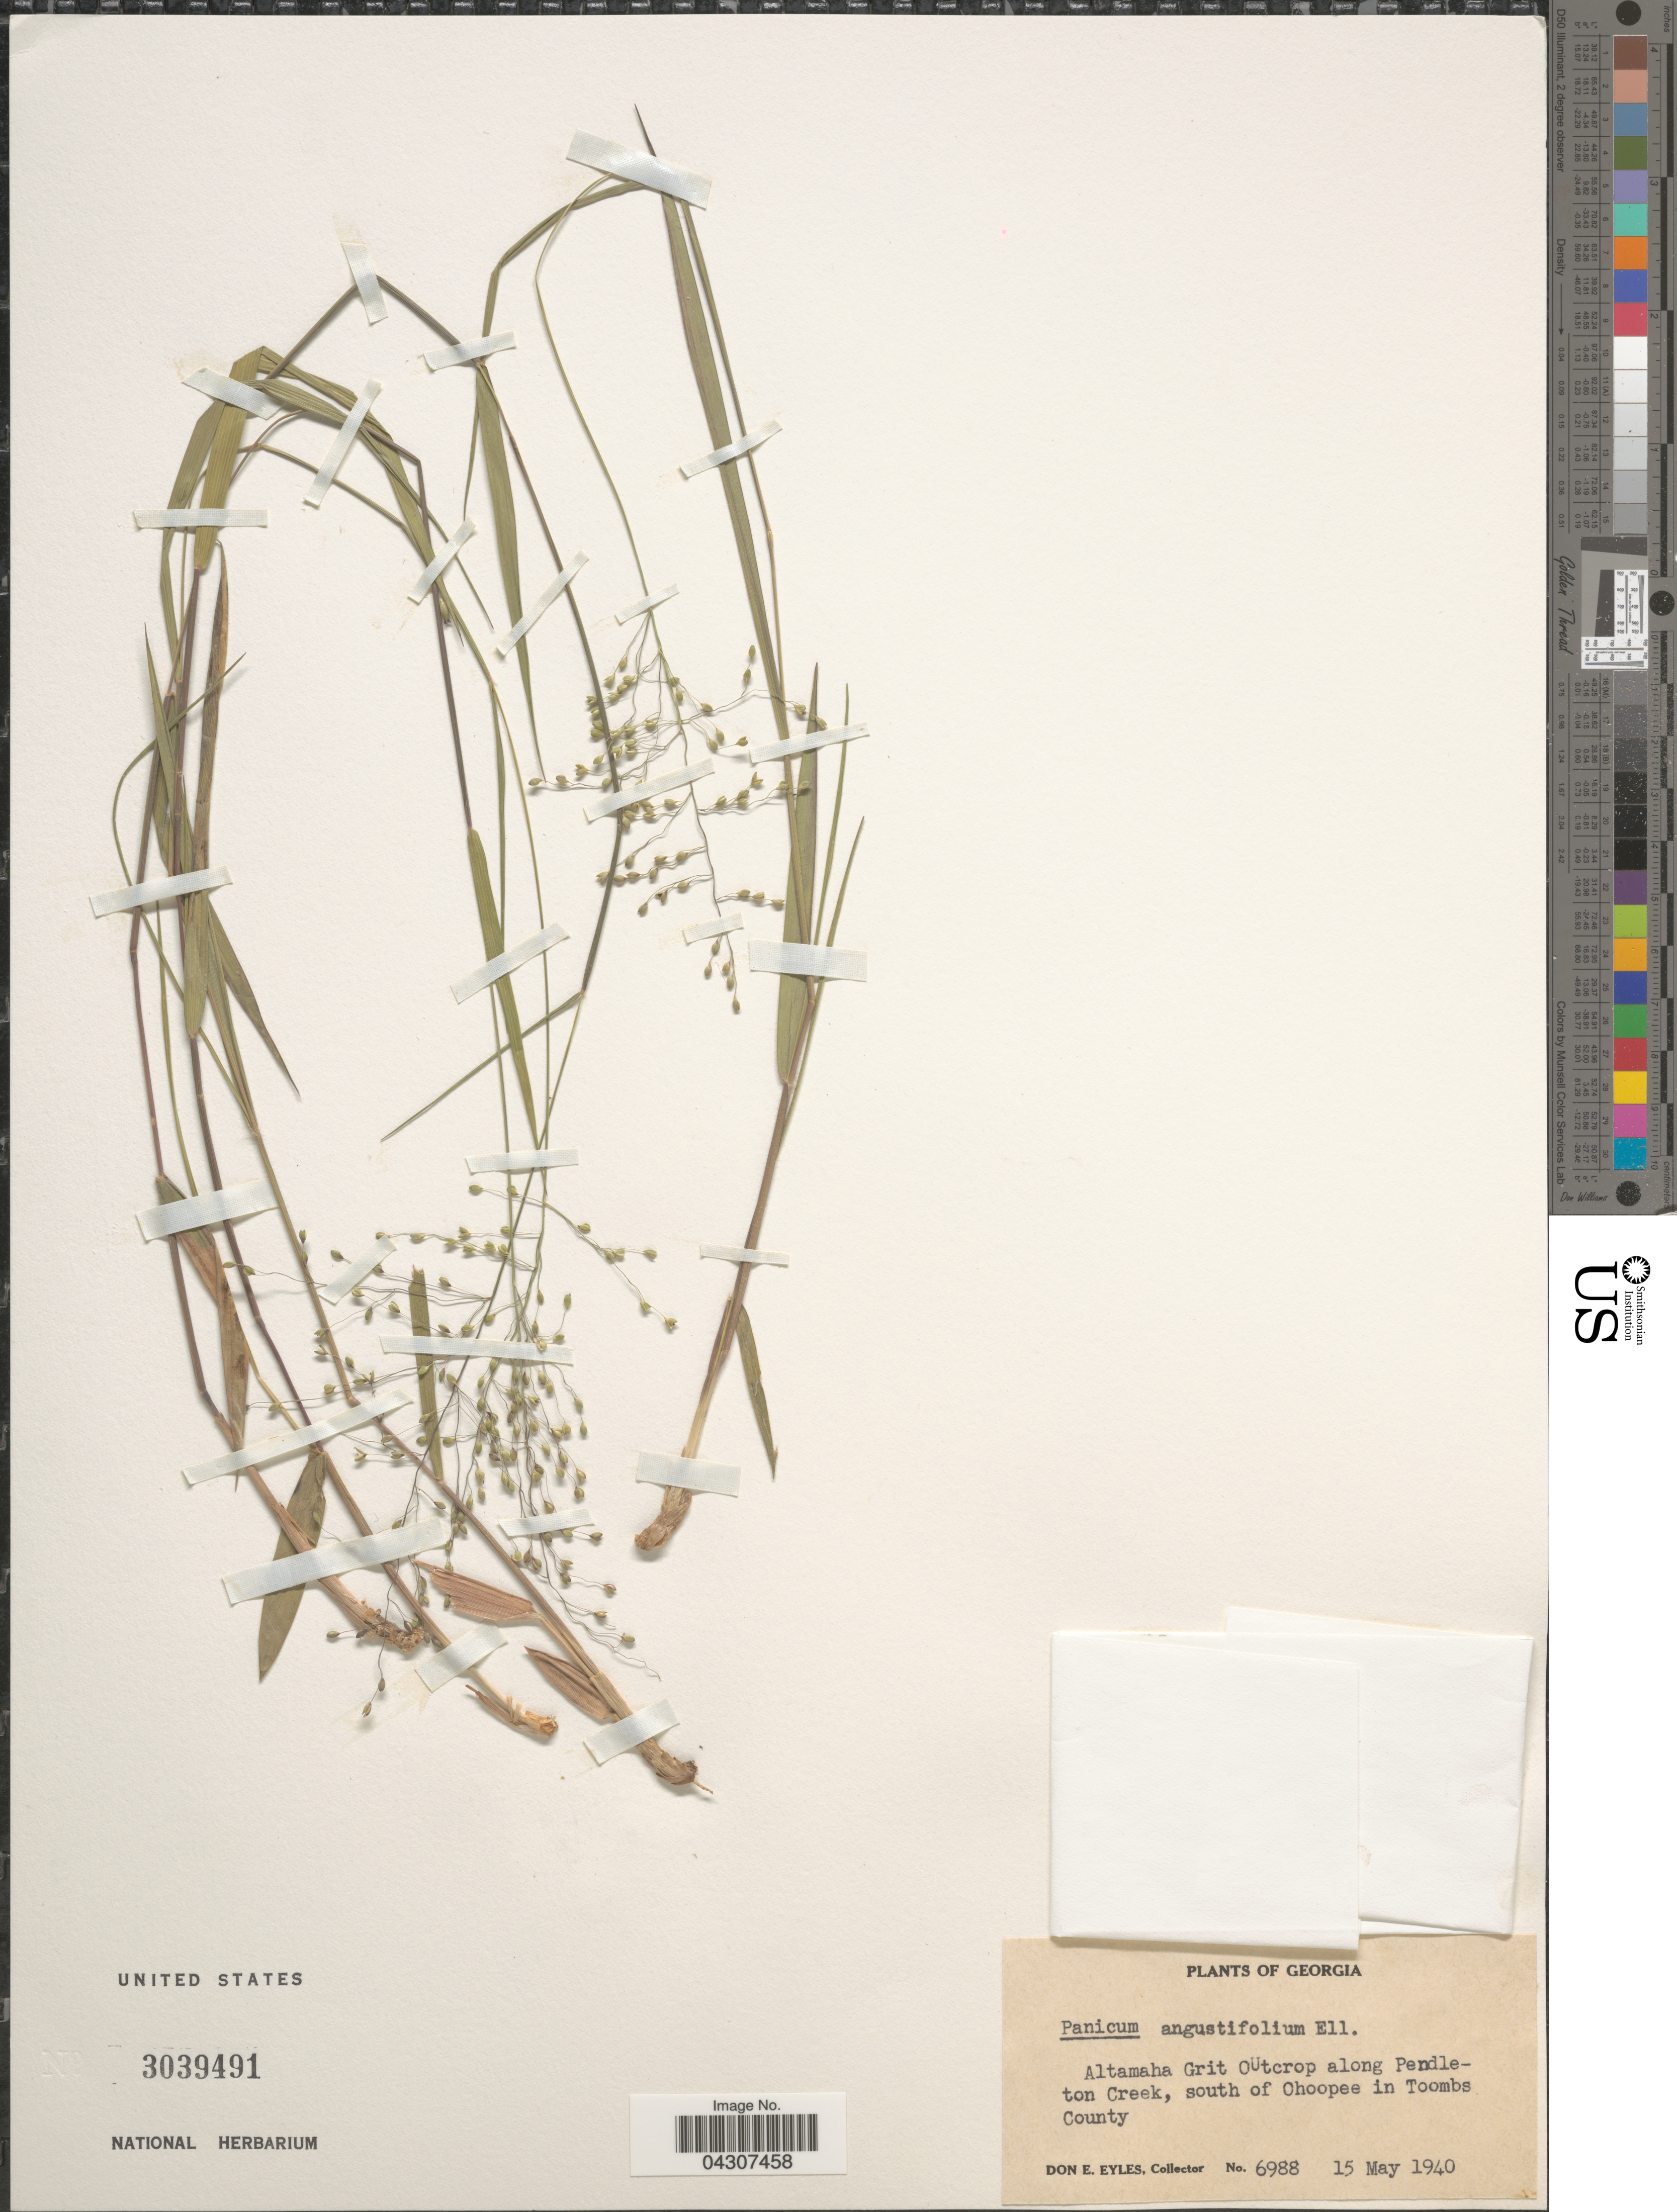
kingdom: Plantae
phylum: Tracheophyta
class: Liliopsida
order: Poales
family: Poaceae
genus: Dichanthelium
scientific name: Dichanthelium aciculare var. ramosum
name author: (Griseb.) Davidse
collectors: D. Eyles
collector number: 6988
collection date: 1940-05-15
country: United States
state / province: Georgia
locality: Altamaha Grit Outcrop along Pendleton Creek, south of Ohoopee in Toombs County.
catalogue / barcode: US 3039491